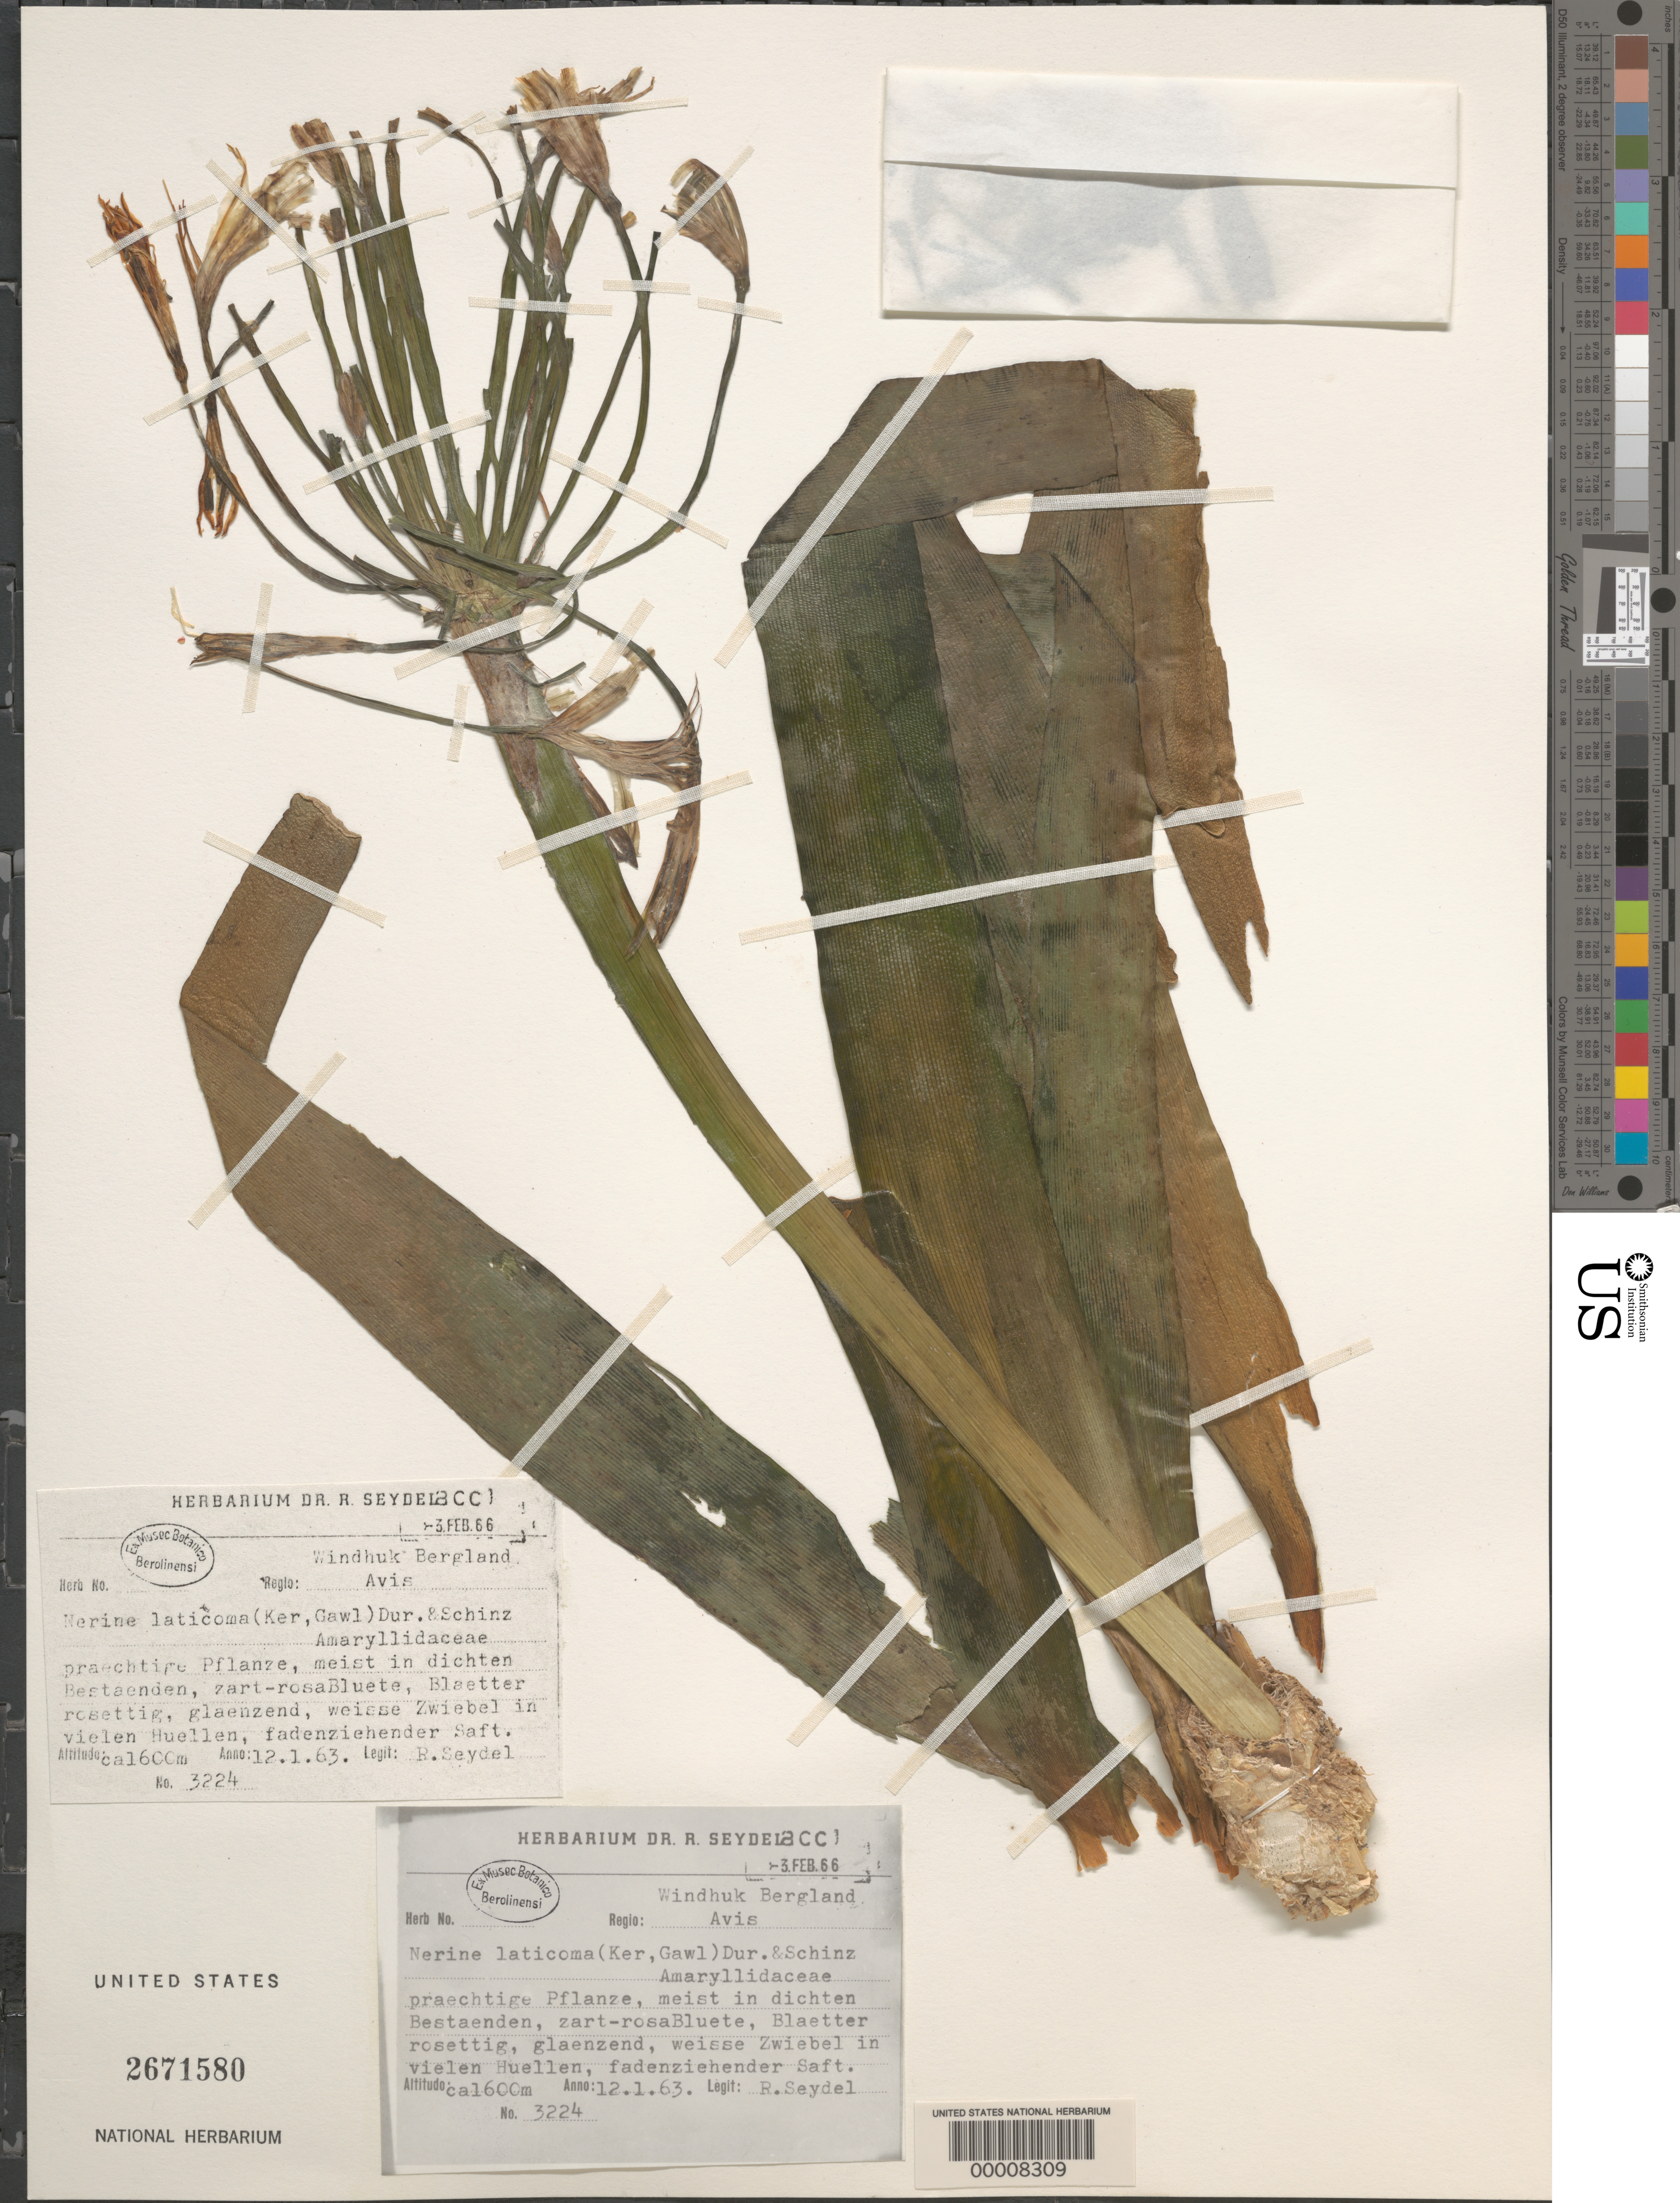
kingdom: Plantae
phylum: Tracheophyta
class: Liliopsida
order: Asparagales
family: Amaryllidaceae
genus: Nerine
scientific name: Nerine laticoma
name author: (Ker Gawl.) Durand & Schinz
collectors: R. Seydel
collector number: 3224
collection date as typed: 12 Jan 1963 or 01 Dec 1963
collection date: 1963-01-12 or 1963-12-01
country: Namibia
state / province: Khomas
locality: Bergland. [province now khomas and hardap regions?], Windhoek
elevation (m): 1600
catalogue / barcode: US 2671580